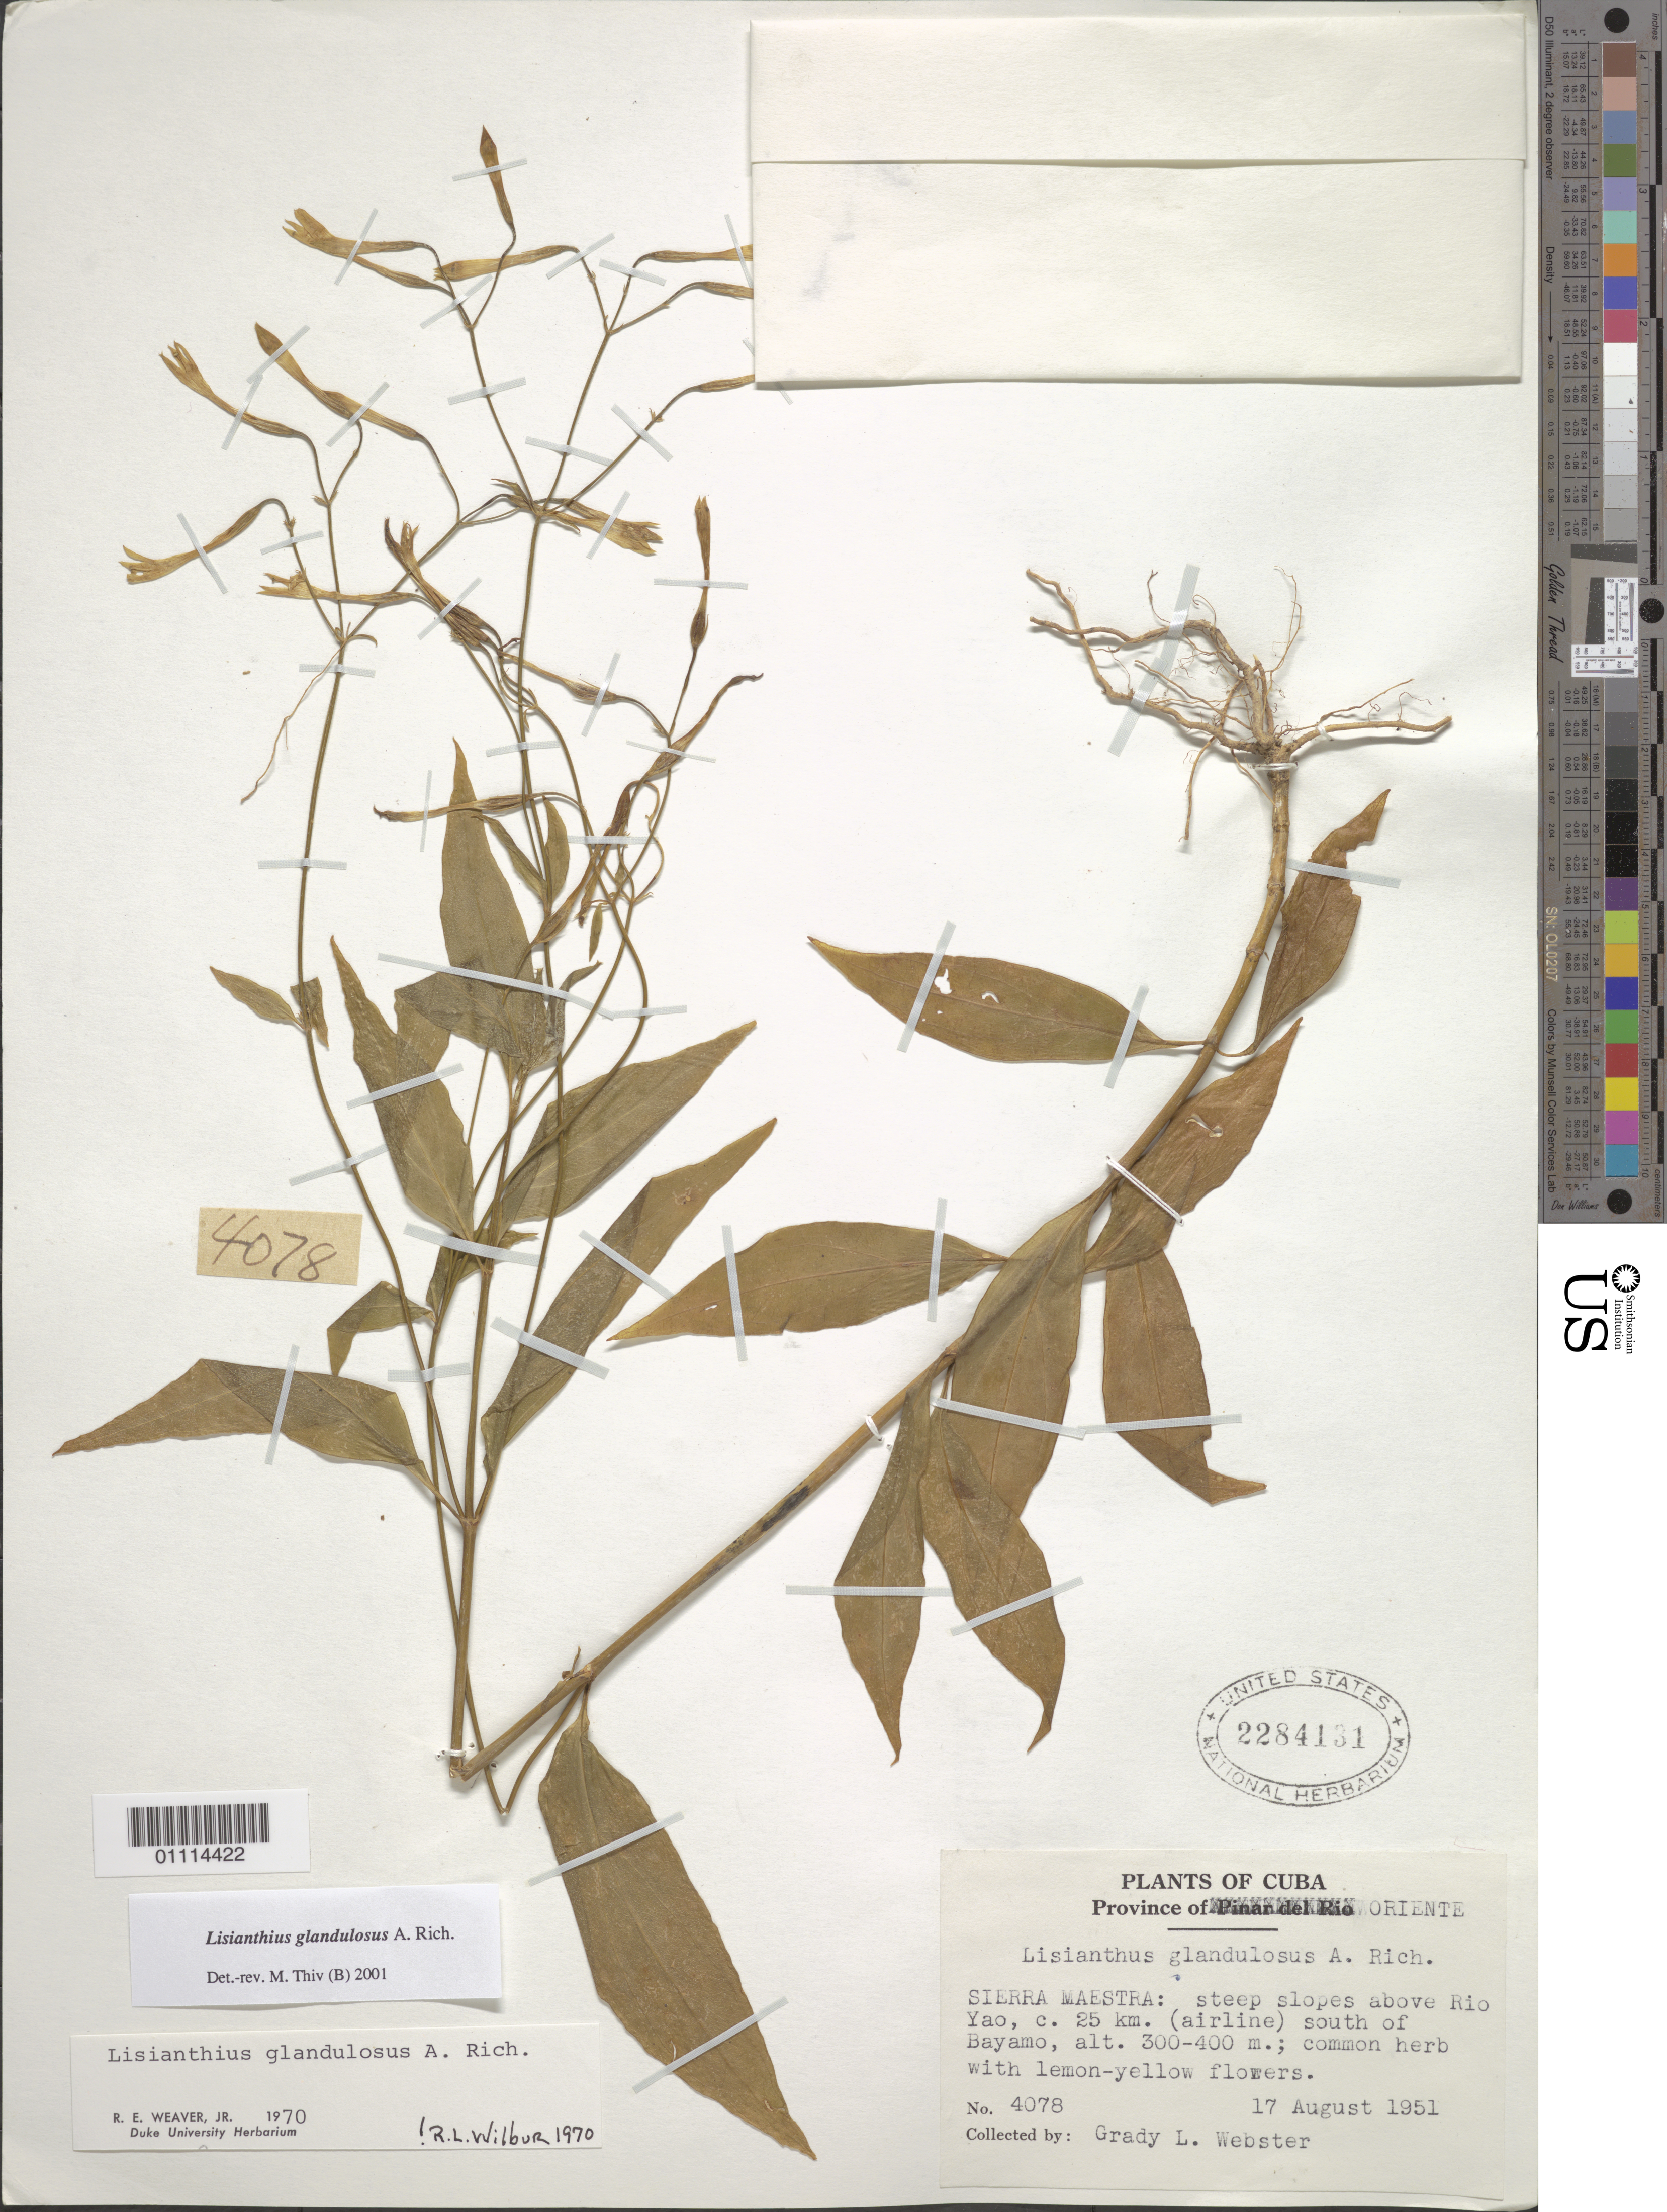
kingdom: Plantae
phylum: Tracheophyta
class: Magnoliopsida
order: Gentianales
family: Gentianaceae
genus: Lisianthius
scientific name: Lisianthius glandulosus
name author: A. Rich.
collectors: G. L. Webster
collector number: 4078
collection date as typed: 17 Aug 1951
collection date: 1951-08-17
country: Cuba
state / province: Santiago de Cuba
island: Cuba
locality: Sierra Maestra: steep slopes above Rio Yao, c 25 km (airline) S of Bayamo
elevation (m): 300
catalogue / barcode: US 2284131